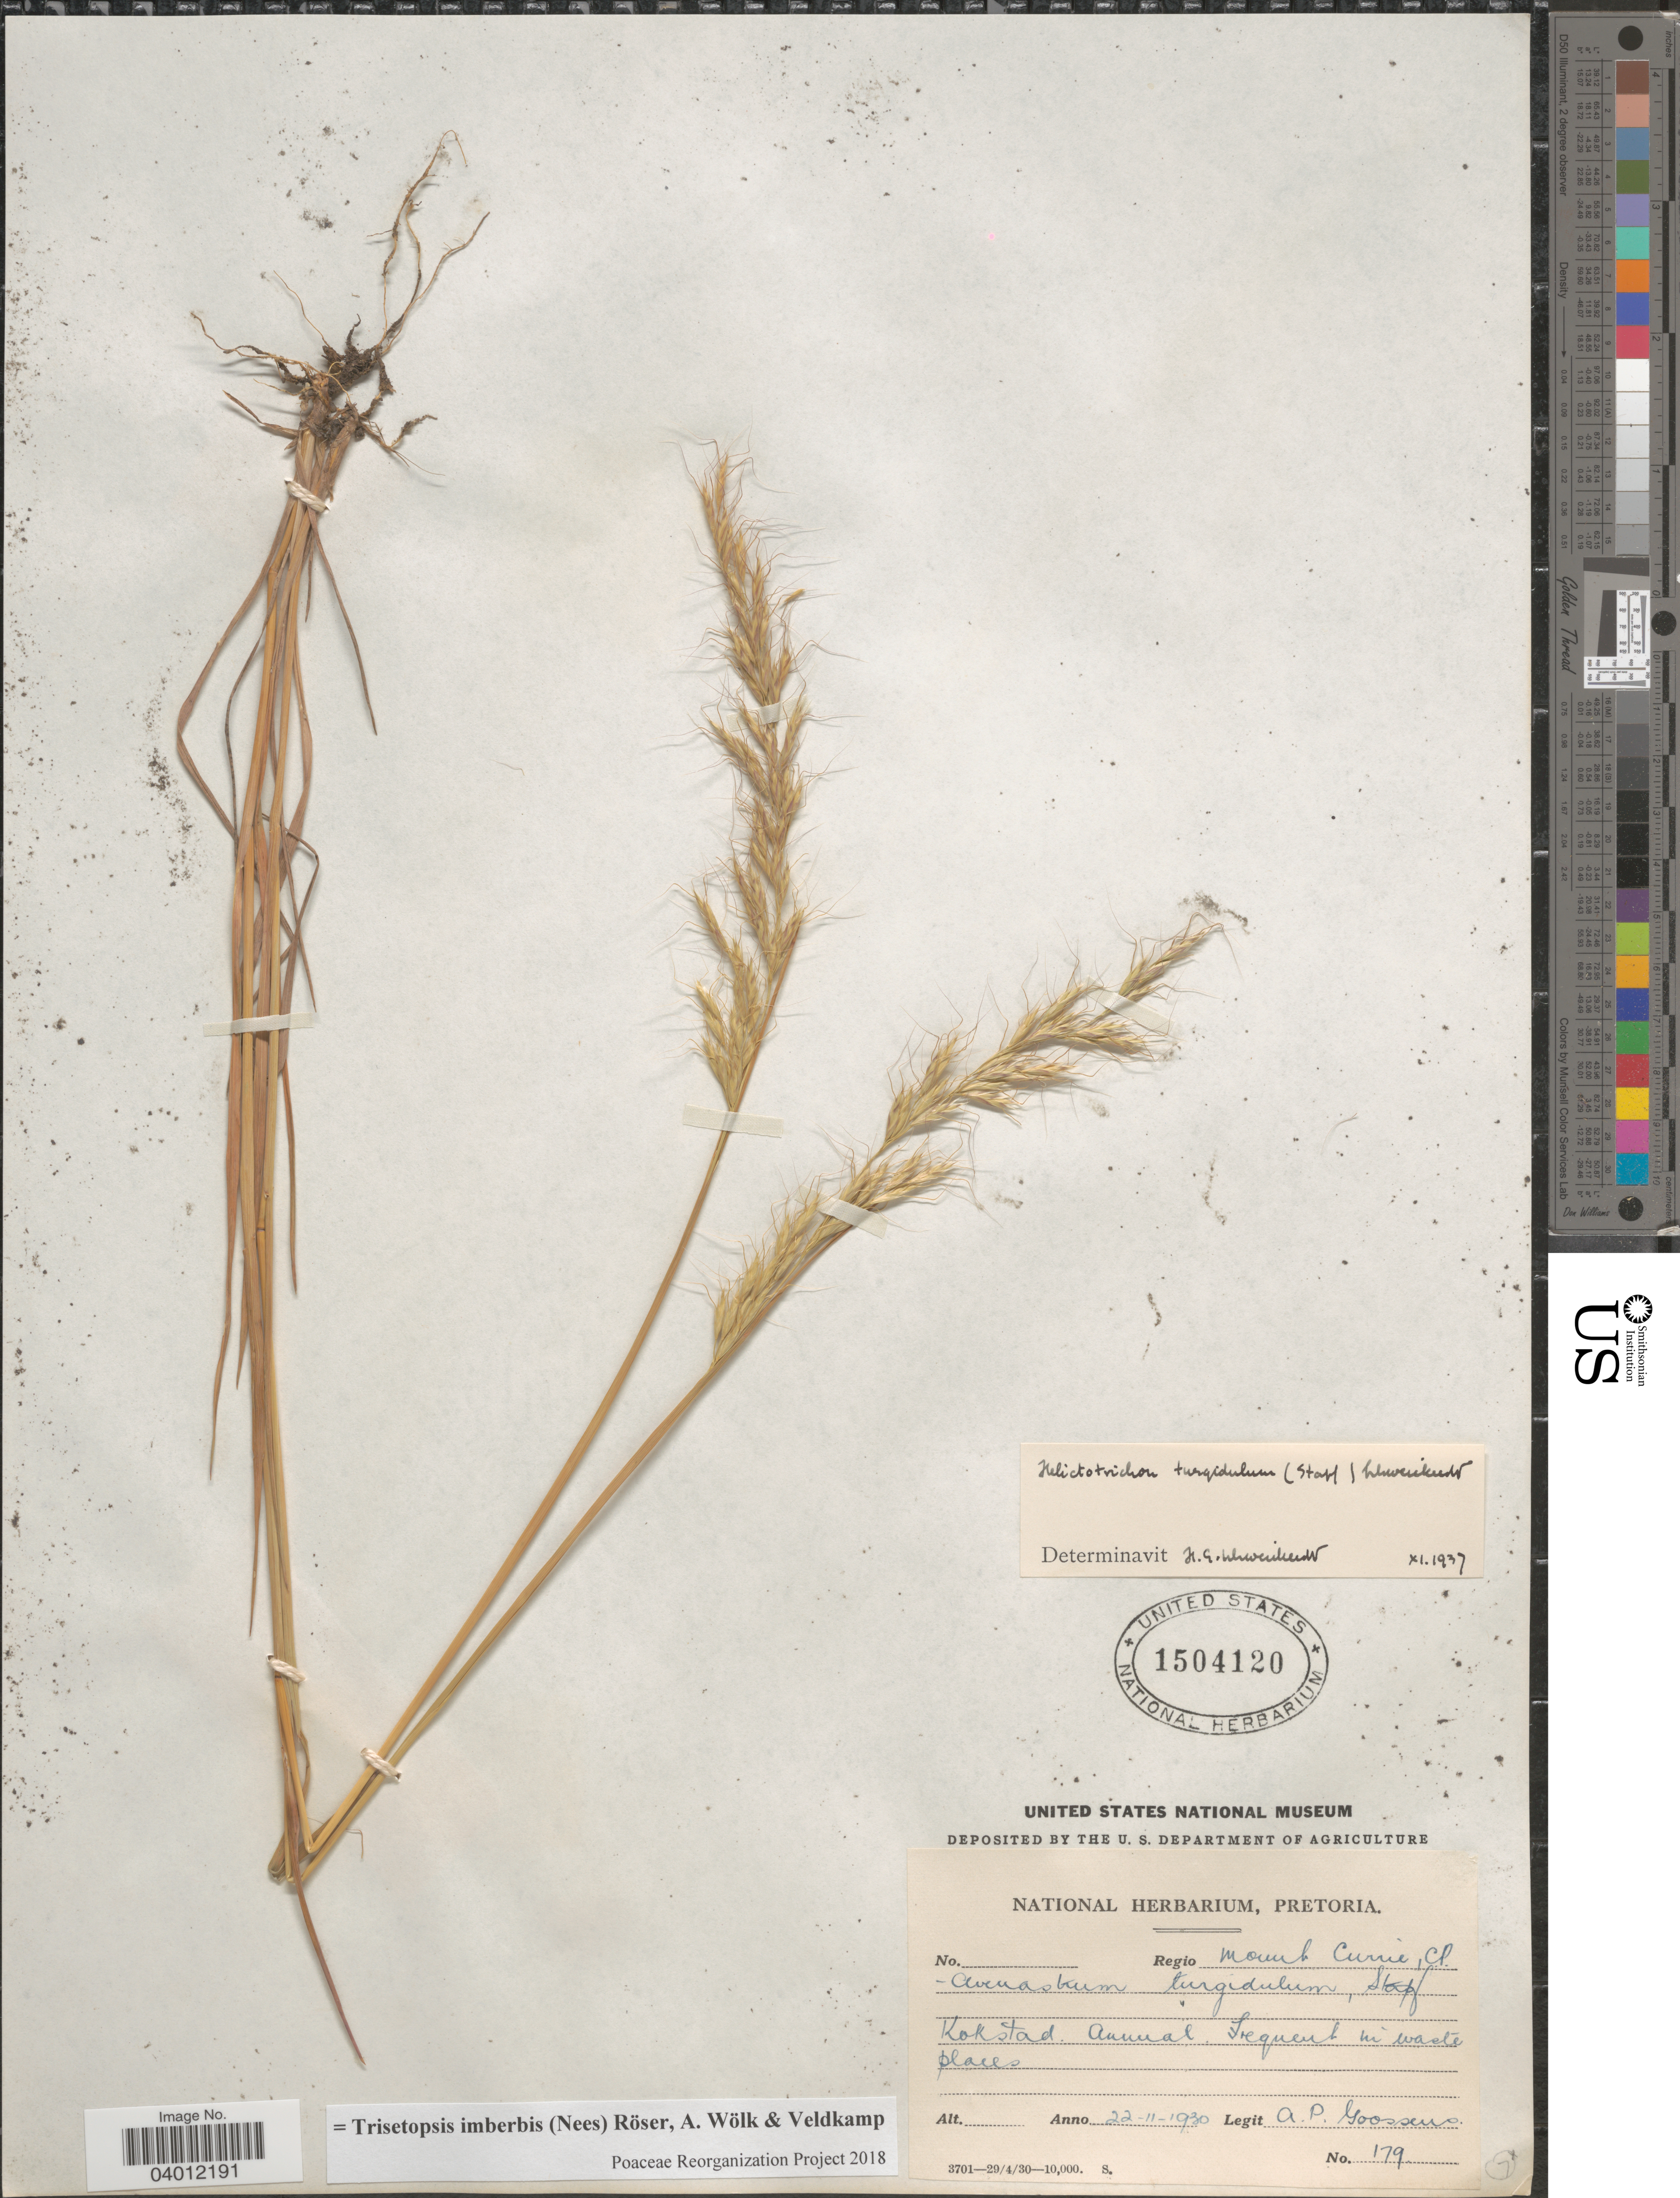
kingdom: Plantae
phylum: Tracheophyta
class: Liliopsida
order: Poales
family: Poaceae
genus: Trisetopsis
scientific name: Trisetopsis imberbis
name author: (Nees) Röser et al.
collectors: A. P. G. Goossens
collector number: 179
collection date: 1930-11-22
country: South Africa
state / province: KwaZulu-Natal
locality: Regio Mount Currie. Kokstad.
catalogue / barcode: US 1504120